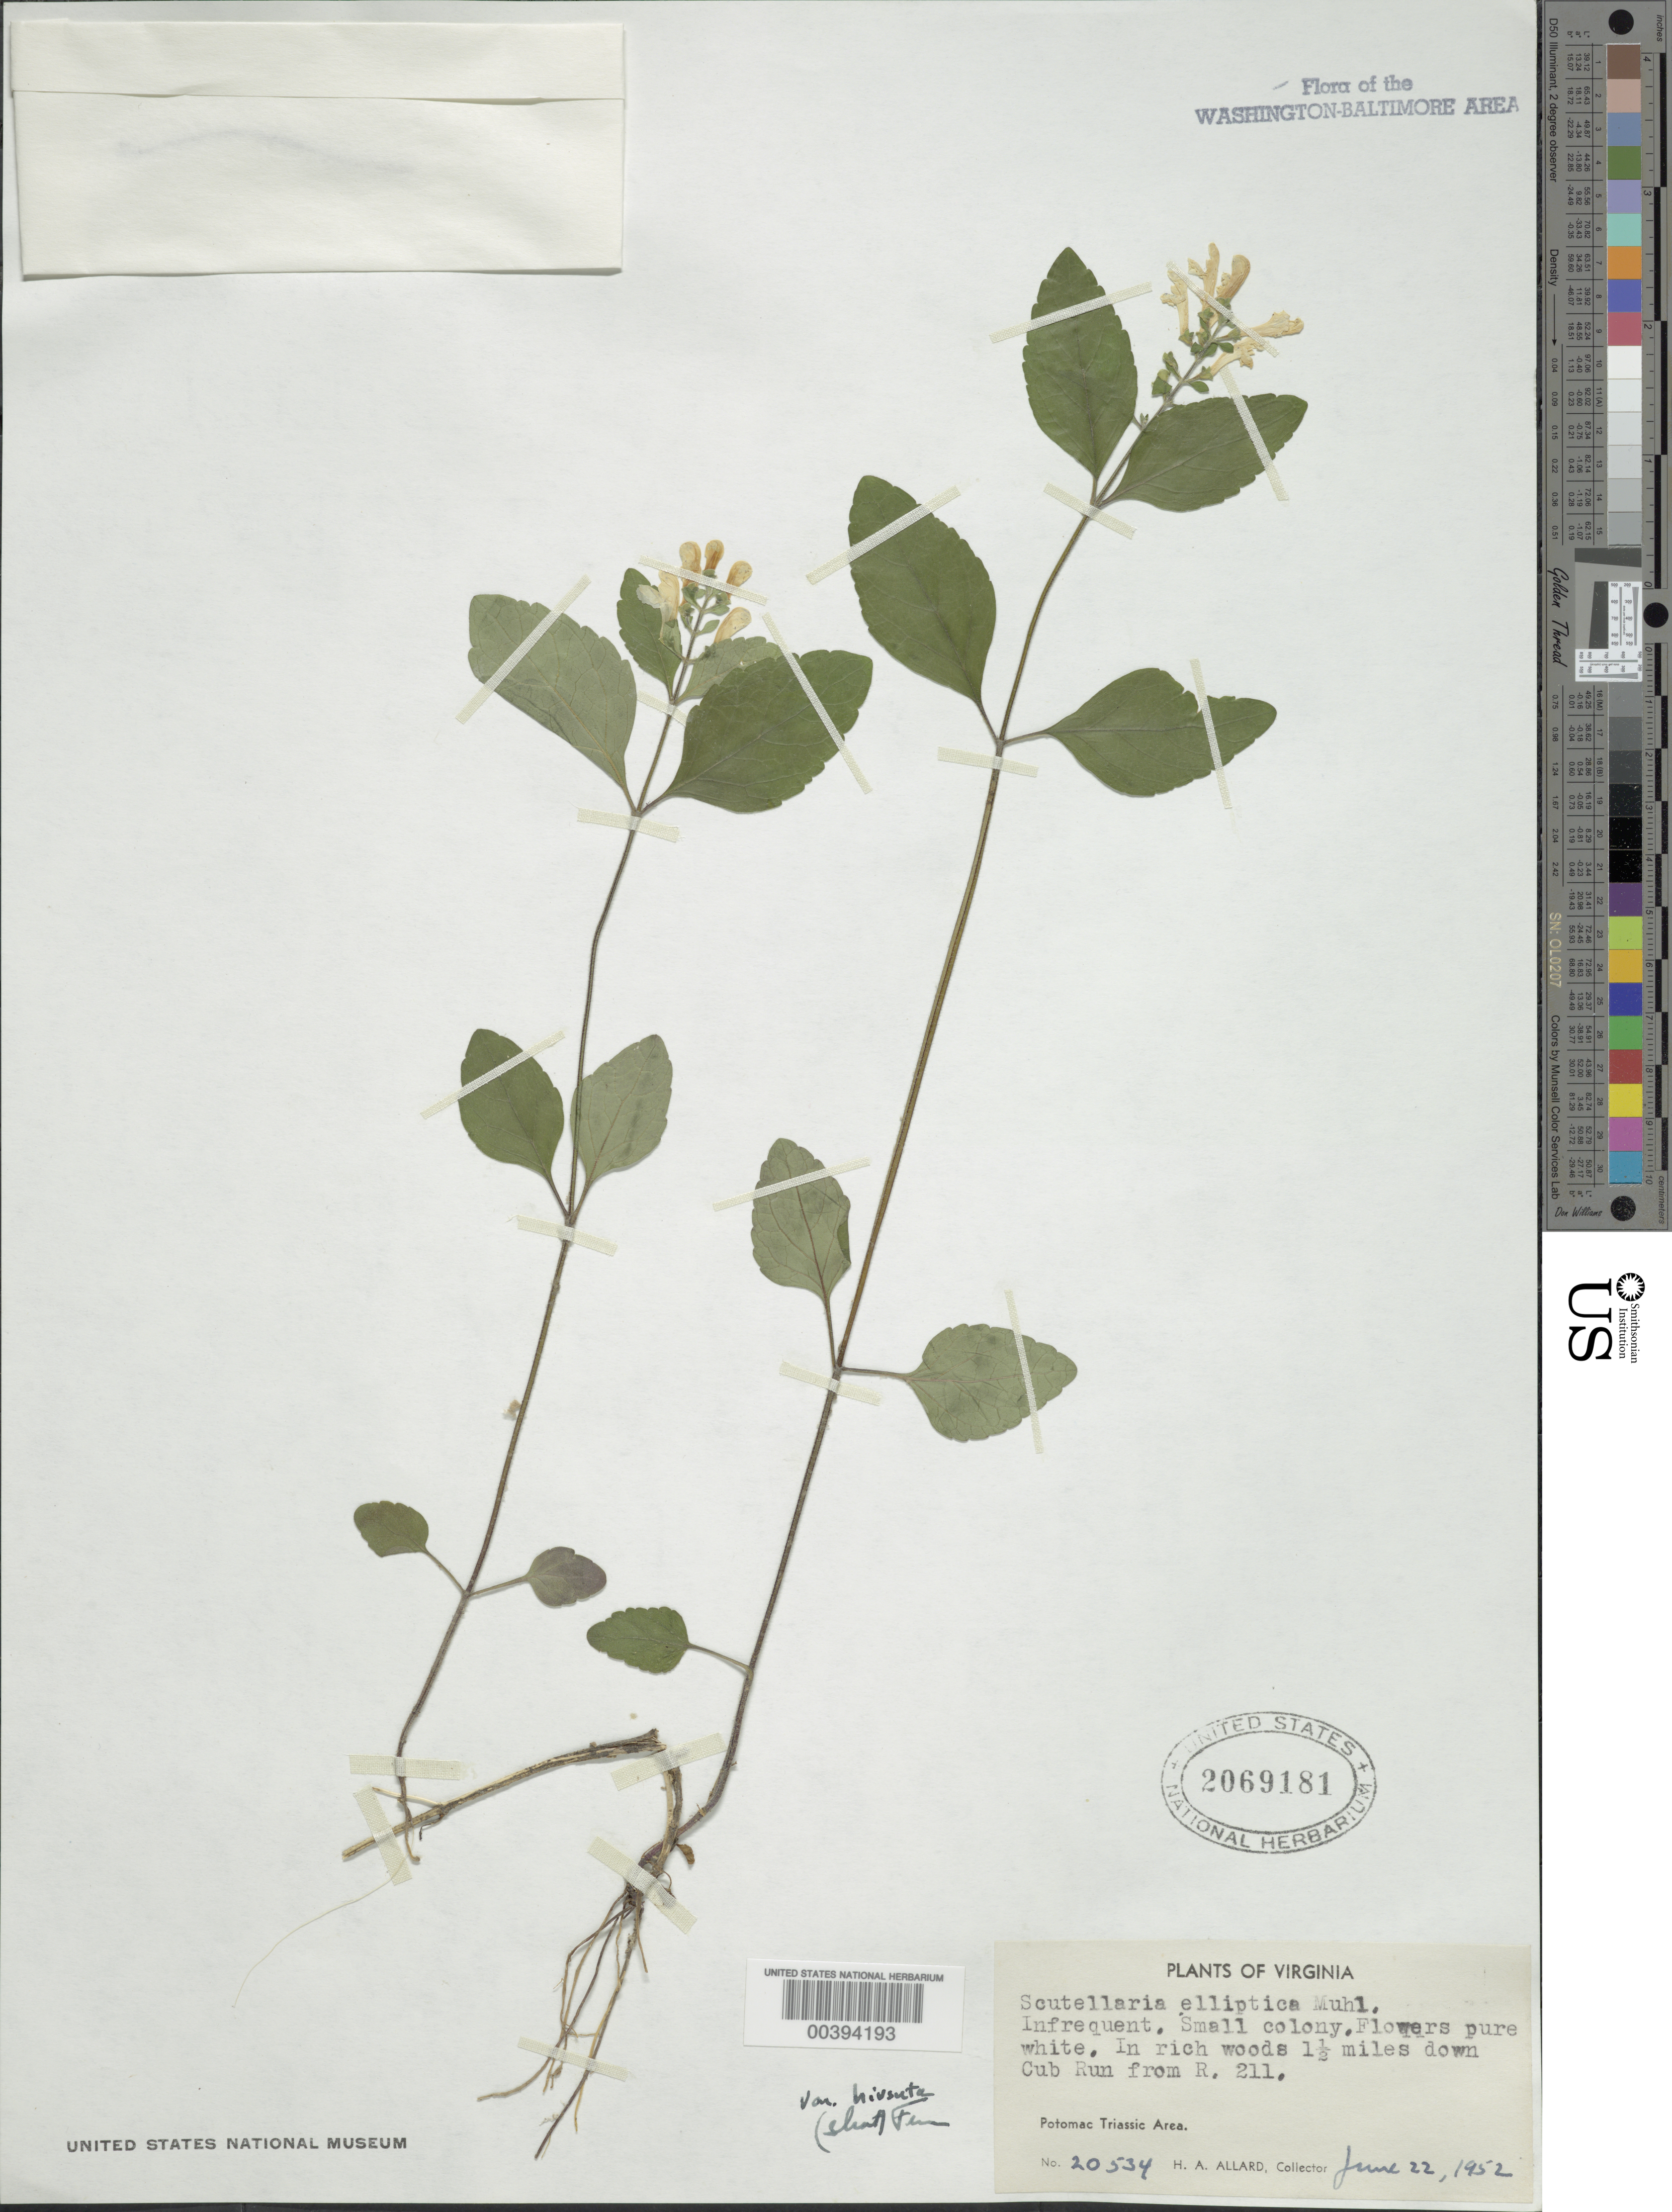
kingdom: Plantae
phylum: Tracheophyta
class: Magnoliopsida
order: Lamiales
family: Lamiaceae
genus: Scutellaria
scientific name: Scutellaria elliptica var. hirsuta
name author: (A. Gray) Fernald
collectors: H. A. Allard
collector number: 20534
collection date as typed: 22 Jun 1952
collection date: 1952-06-22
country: United States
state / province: Virginia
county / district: Fairfax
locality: Downstream from Route 211 on Cub Run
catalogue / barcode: US 2069181